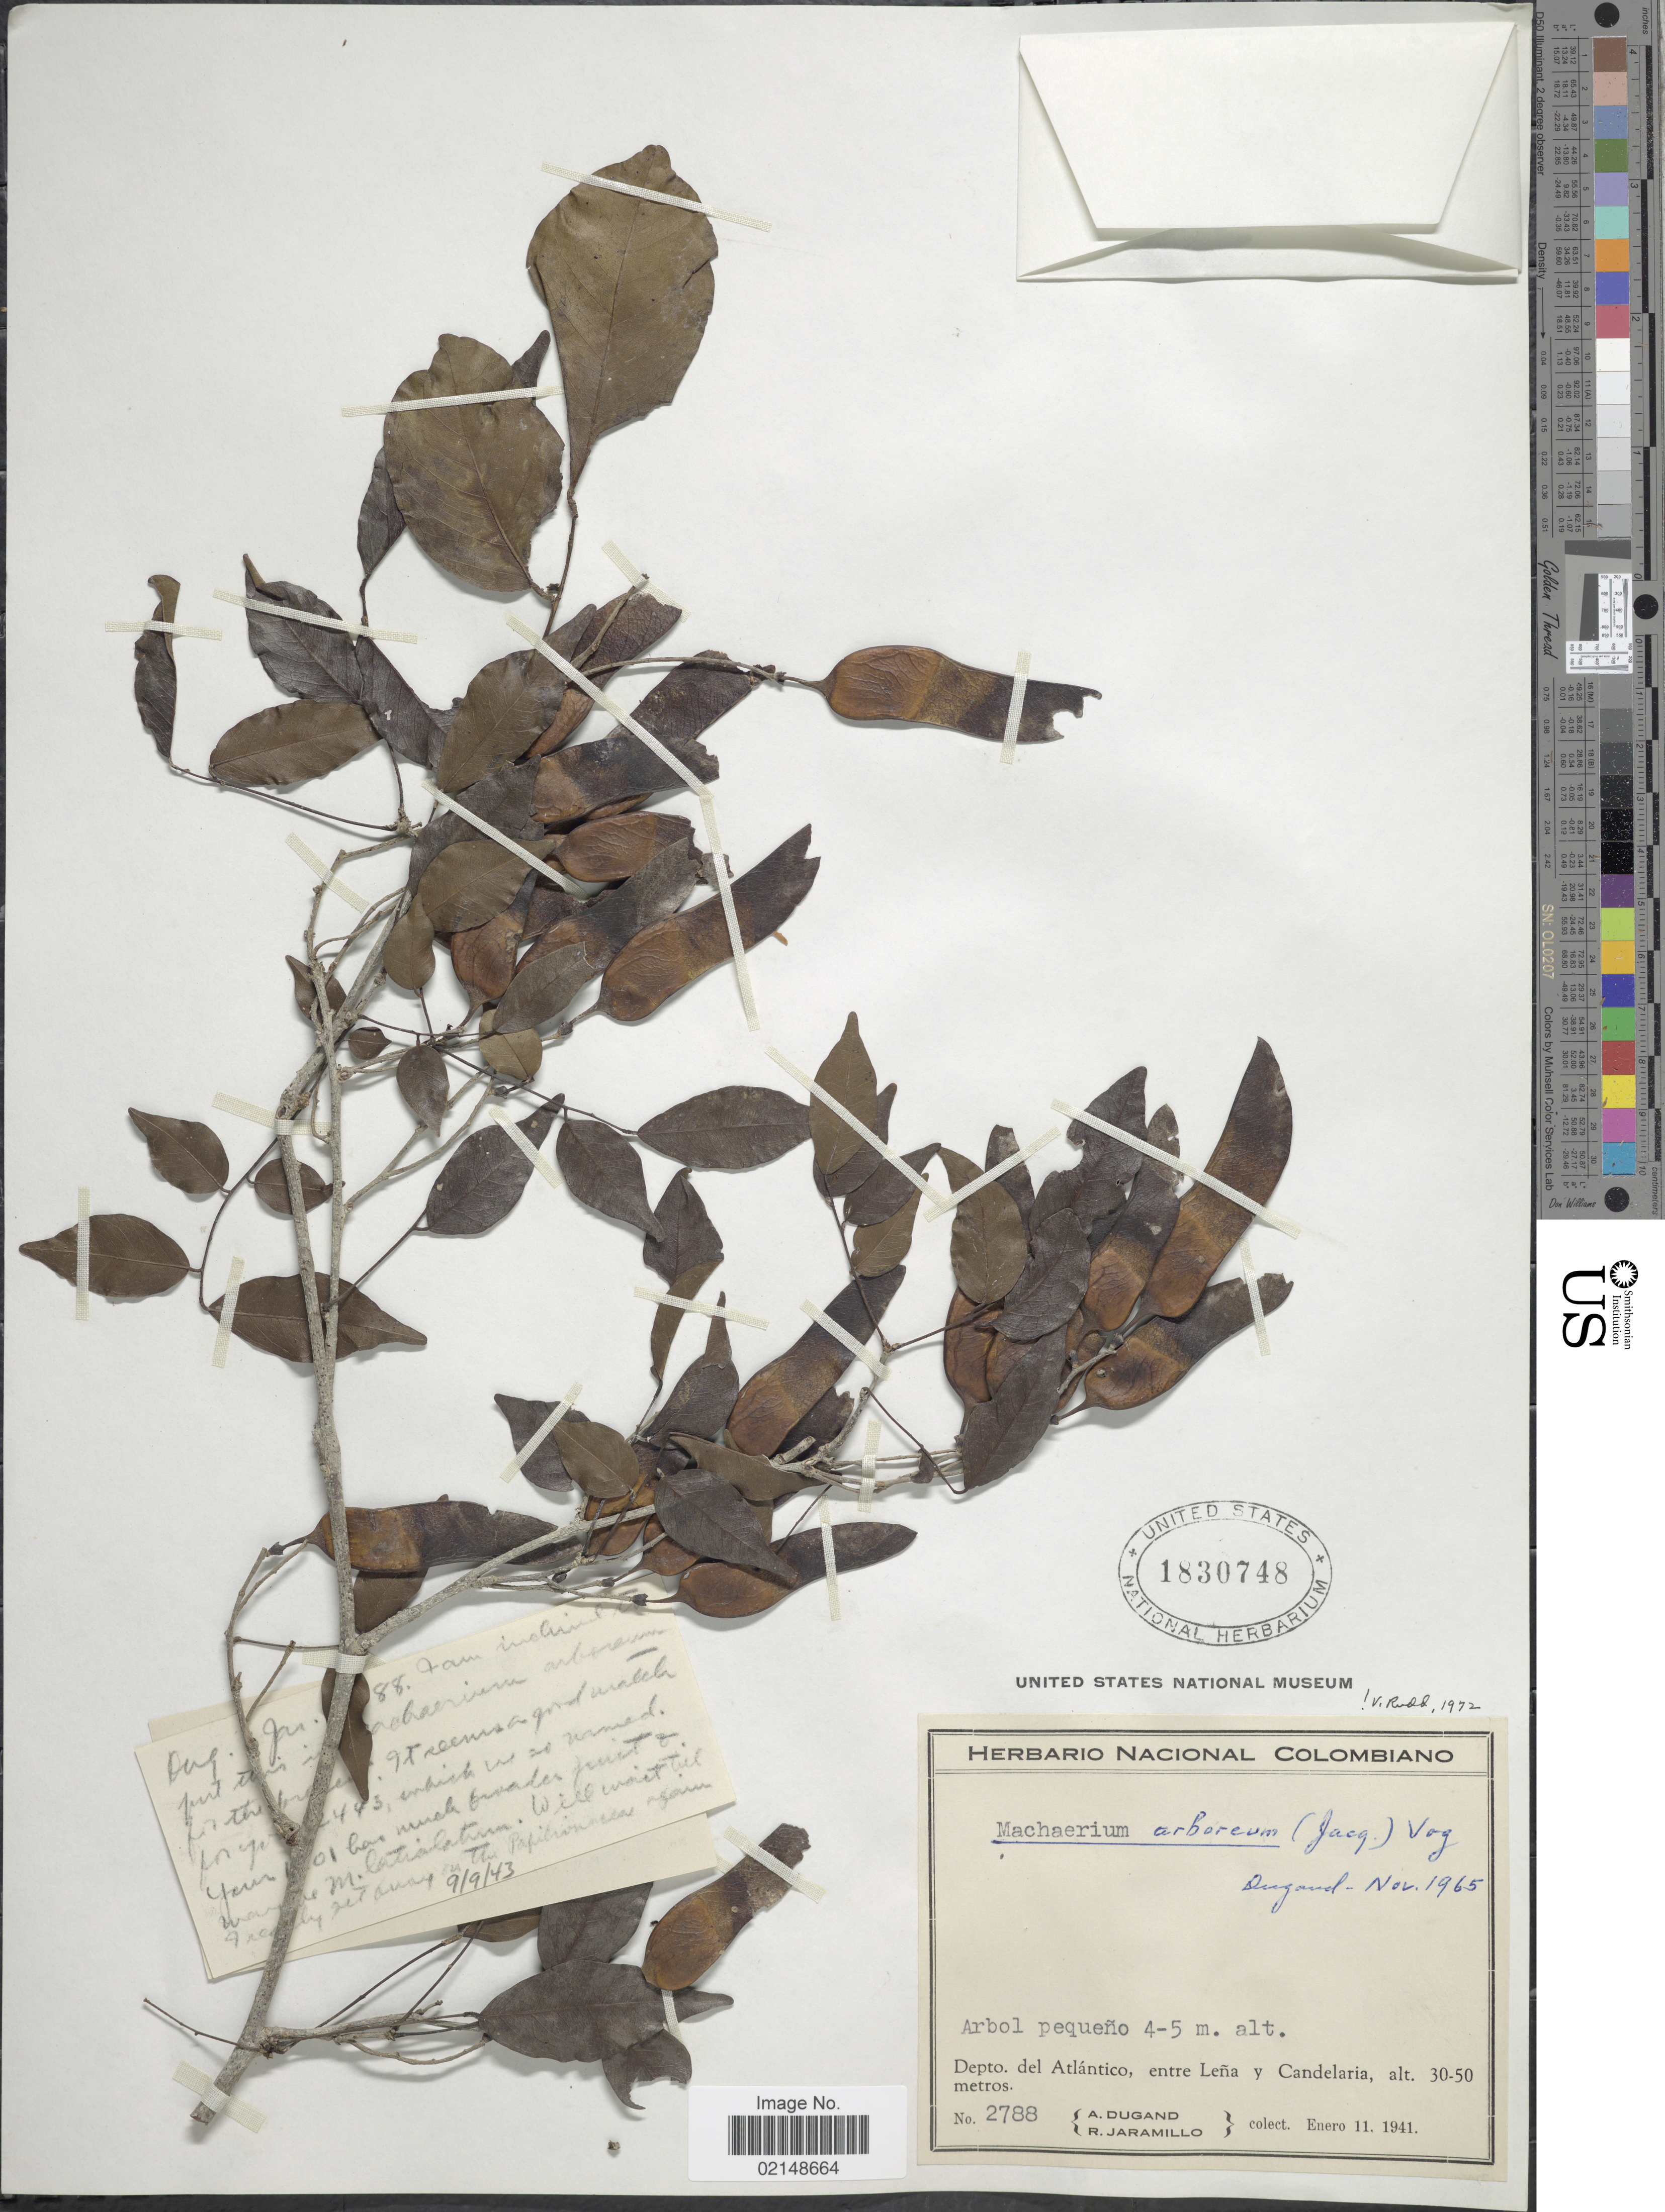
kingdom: Plantae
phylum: Tracheophyta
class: Magnoliopsida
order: Fabales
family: Fabaceae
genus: Machaerium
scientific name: Machaerium arboreum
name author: (Jacq.) Benth.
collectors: A. Dugand & R. Jaramillo M.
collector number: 2788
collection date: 1941-01-11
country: Colombia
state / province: Atlántico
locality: Entre Lena y Candelaria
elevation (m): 30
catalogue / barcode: US 1830748